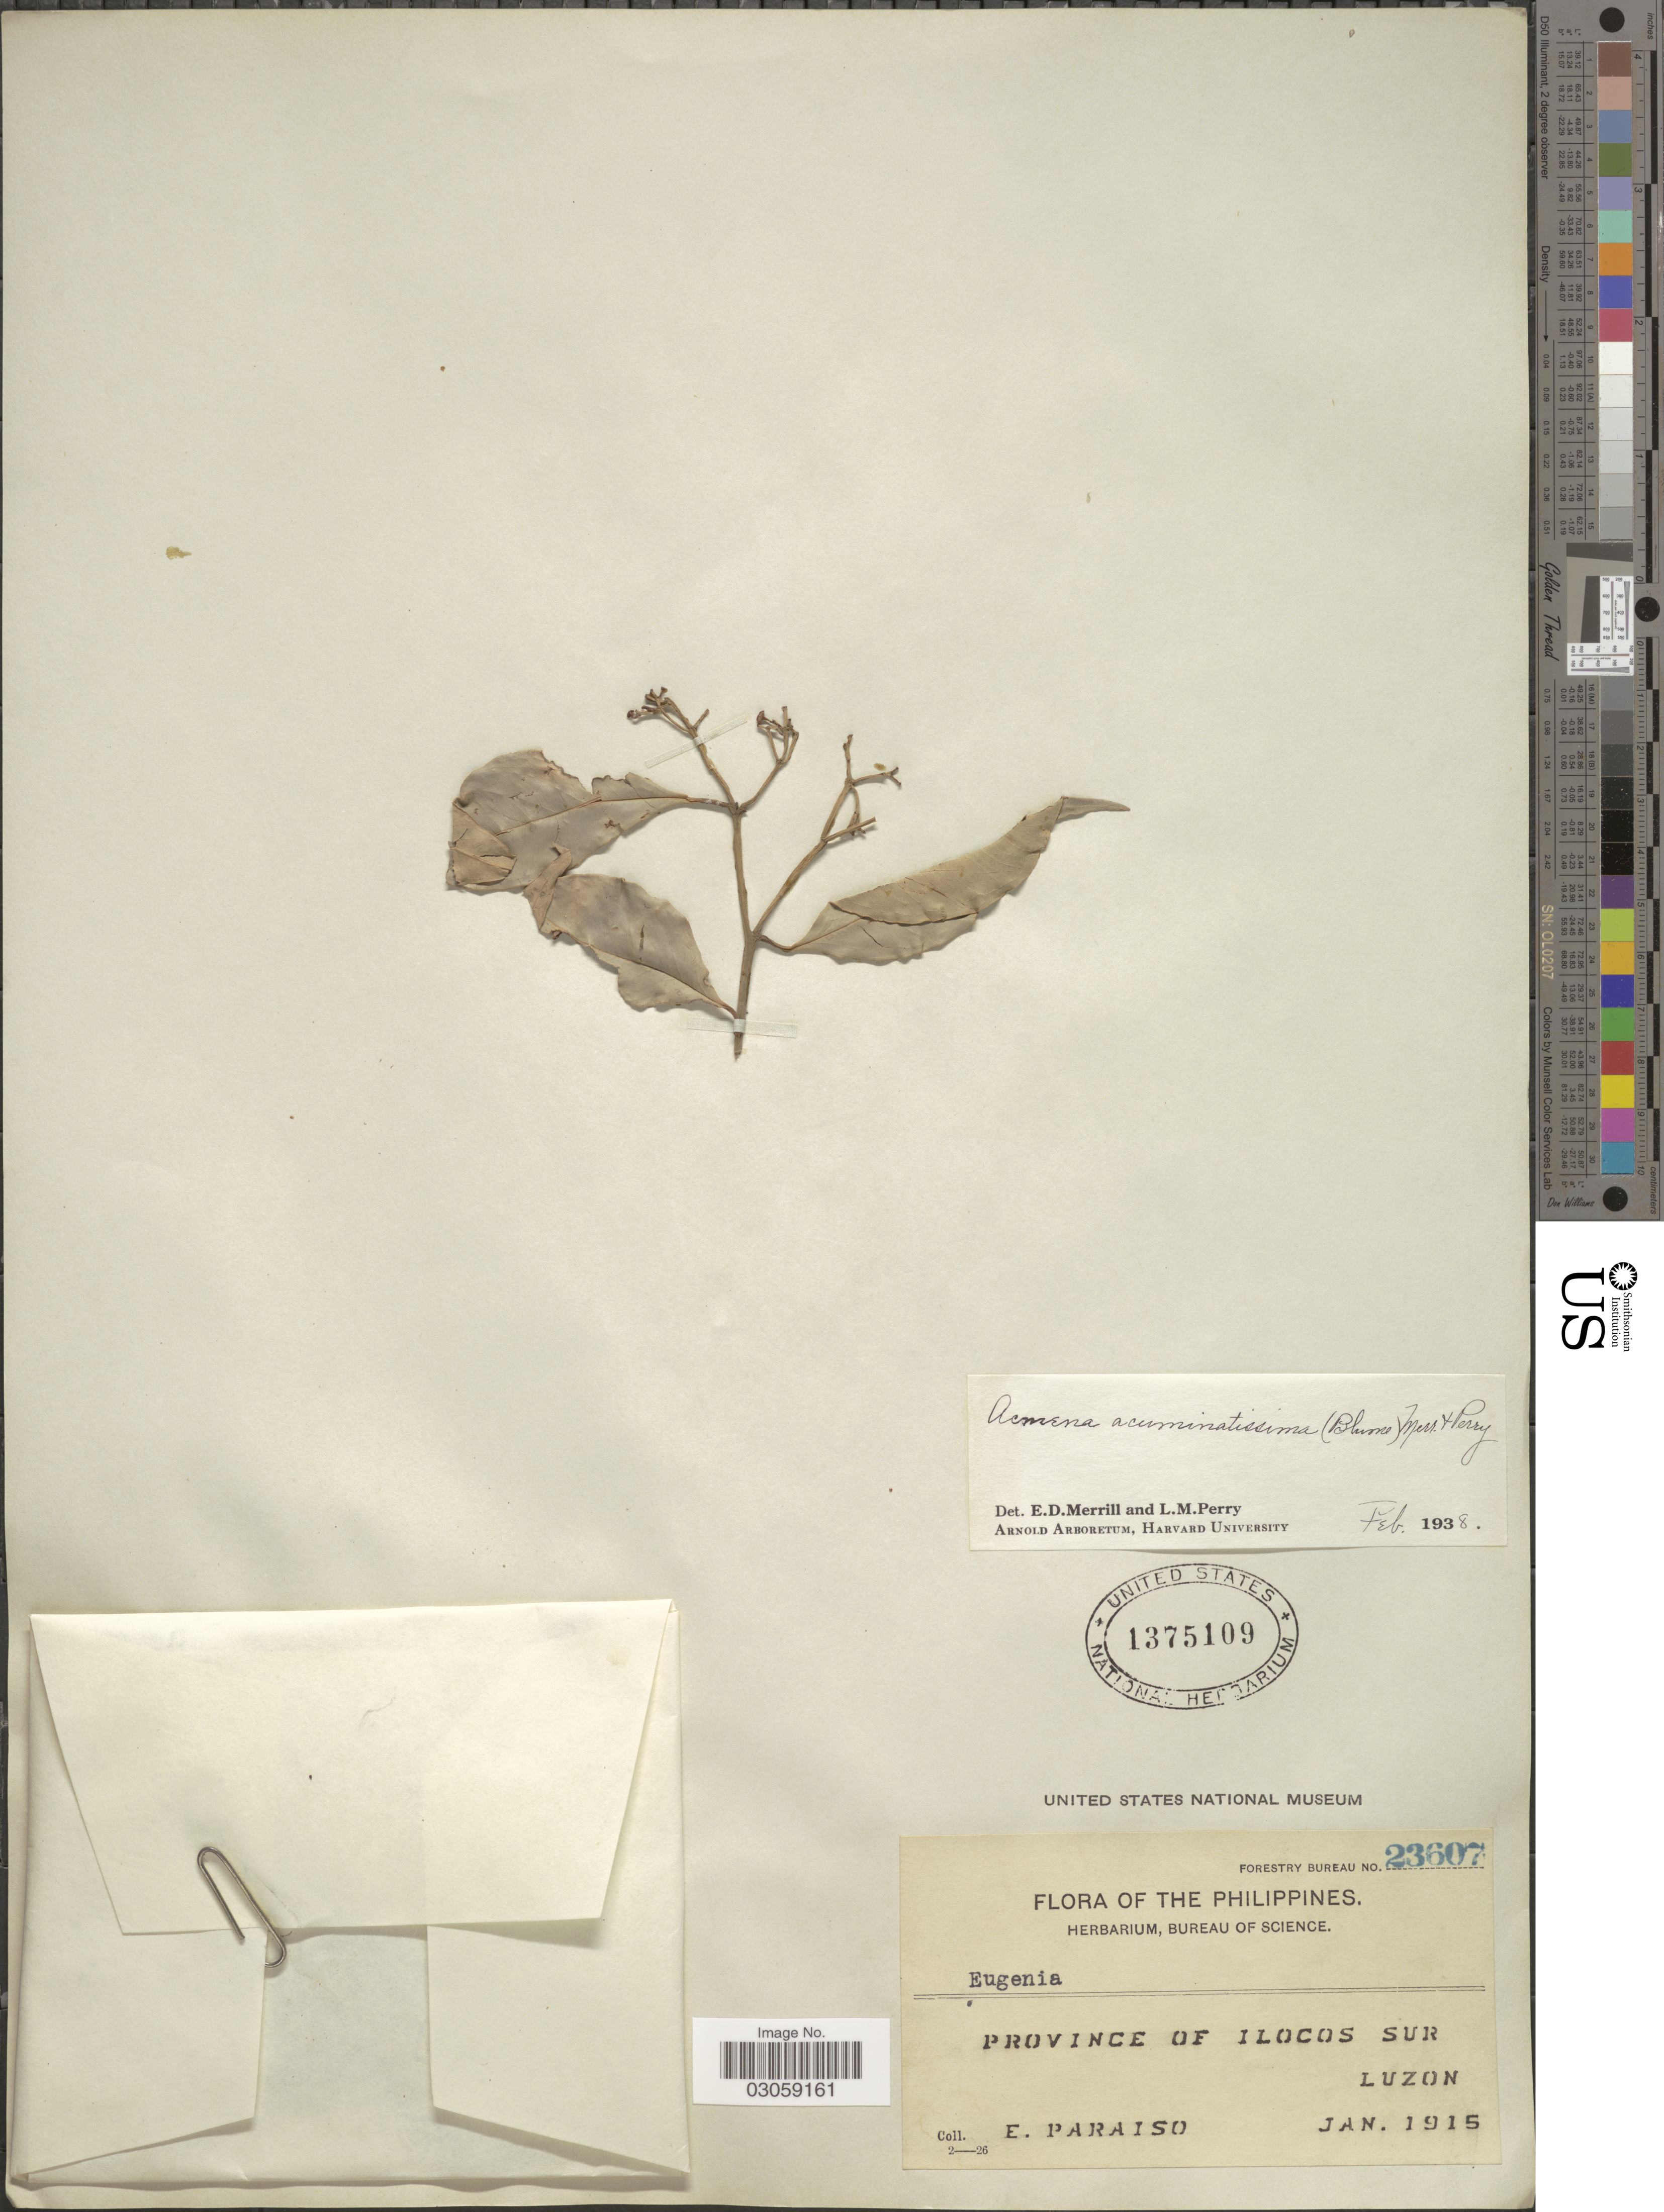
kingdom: Plantae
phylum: Tracheophyta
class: Magnoliopsida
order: Myrtales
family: Myrtaceae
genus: Syzygium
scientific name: Syzygium acuminatissimum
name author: (Blume) DC.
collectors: E. Paraiso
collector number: Forestry Bureau 23607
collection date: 1915-01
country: Philippines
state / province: Ilocos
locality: Province of Ilocos Sur. Luzon.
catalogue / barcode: US 1375109